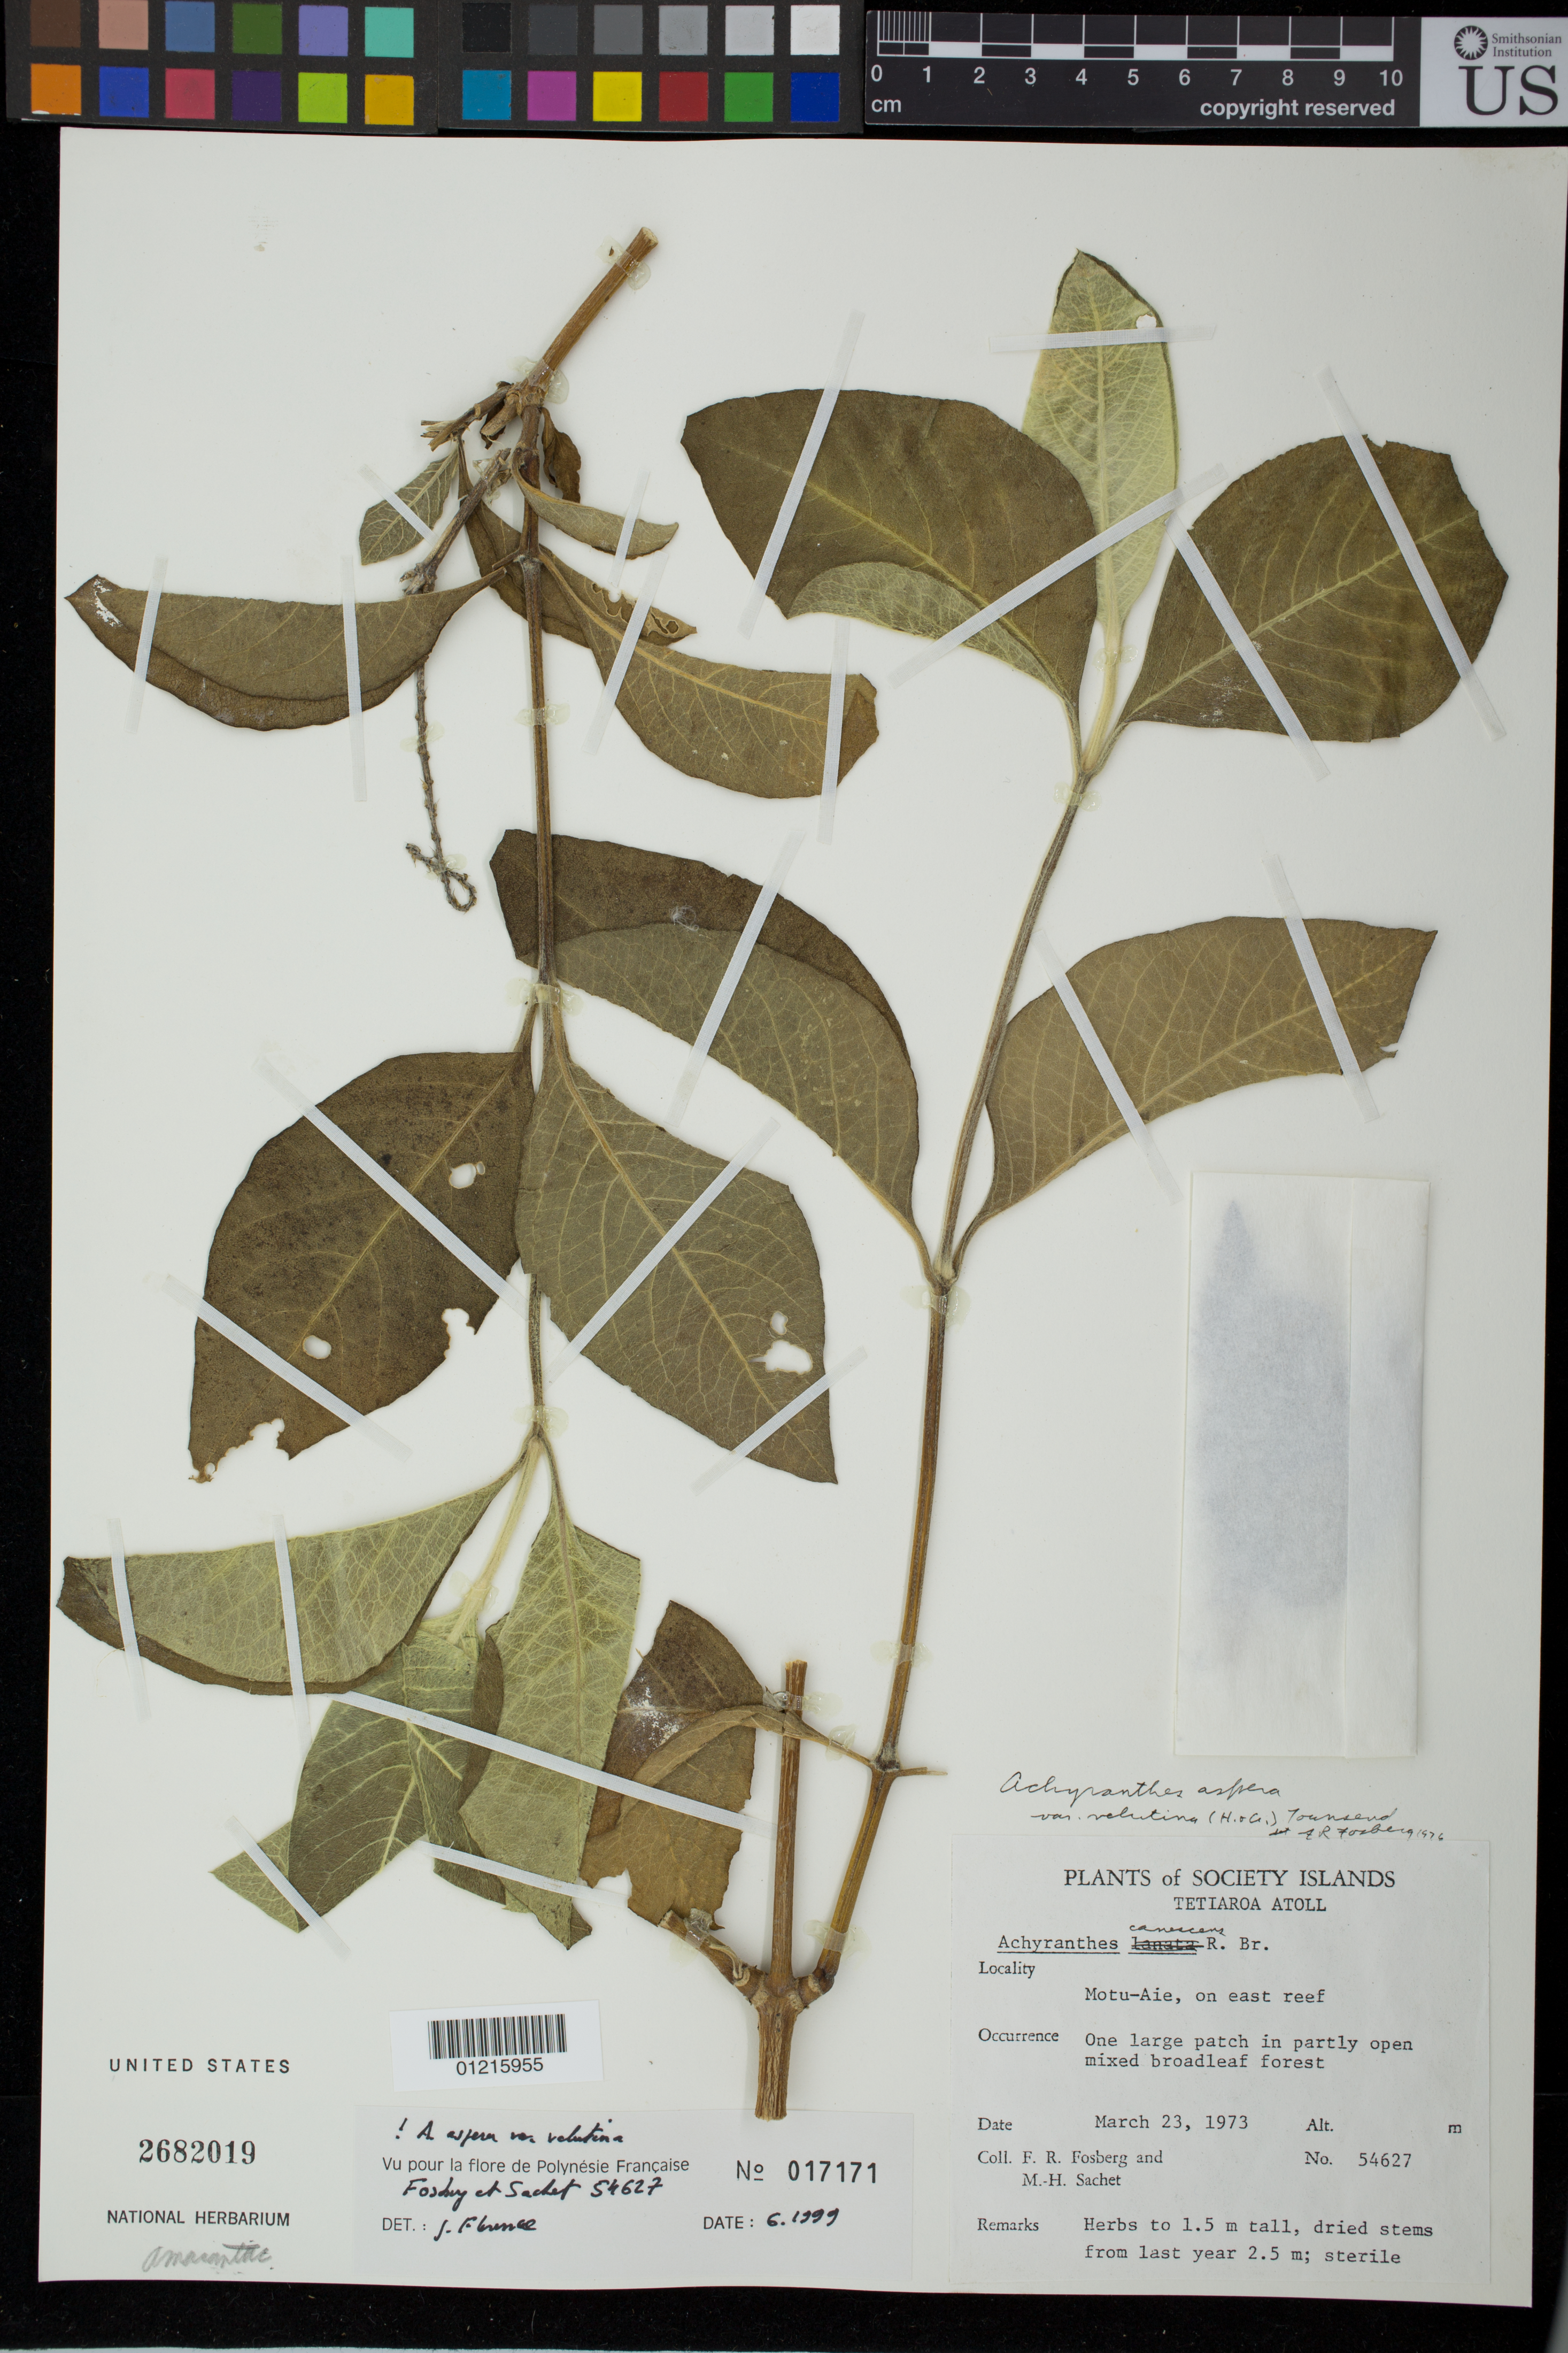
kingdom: Plantae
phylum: Tracheophyta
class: Magnoliopsida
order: Caryophyllales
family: Amaranthaceae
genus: Achyranthes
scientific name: Achyranthes aspera var. velutina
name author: (Hook. & Arn.) C. C. Towns.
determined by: Florence, J.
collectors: F. R. Fosberg & M.-H. Sachet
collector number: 54627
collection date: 1973-03-23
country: French Polynesia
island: Tetiaroa Atoll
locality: Motu-Aie, on east reef.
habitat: Partly open mixed broadleaf forest.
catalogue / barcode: US 2682019